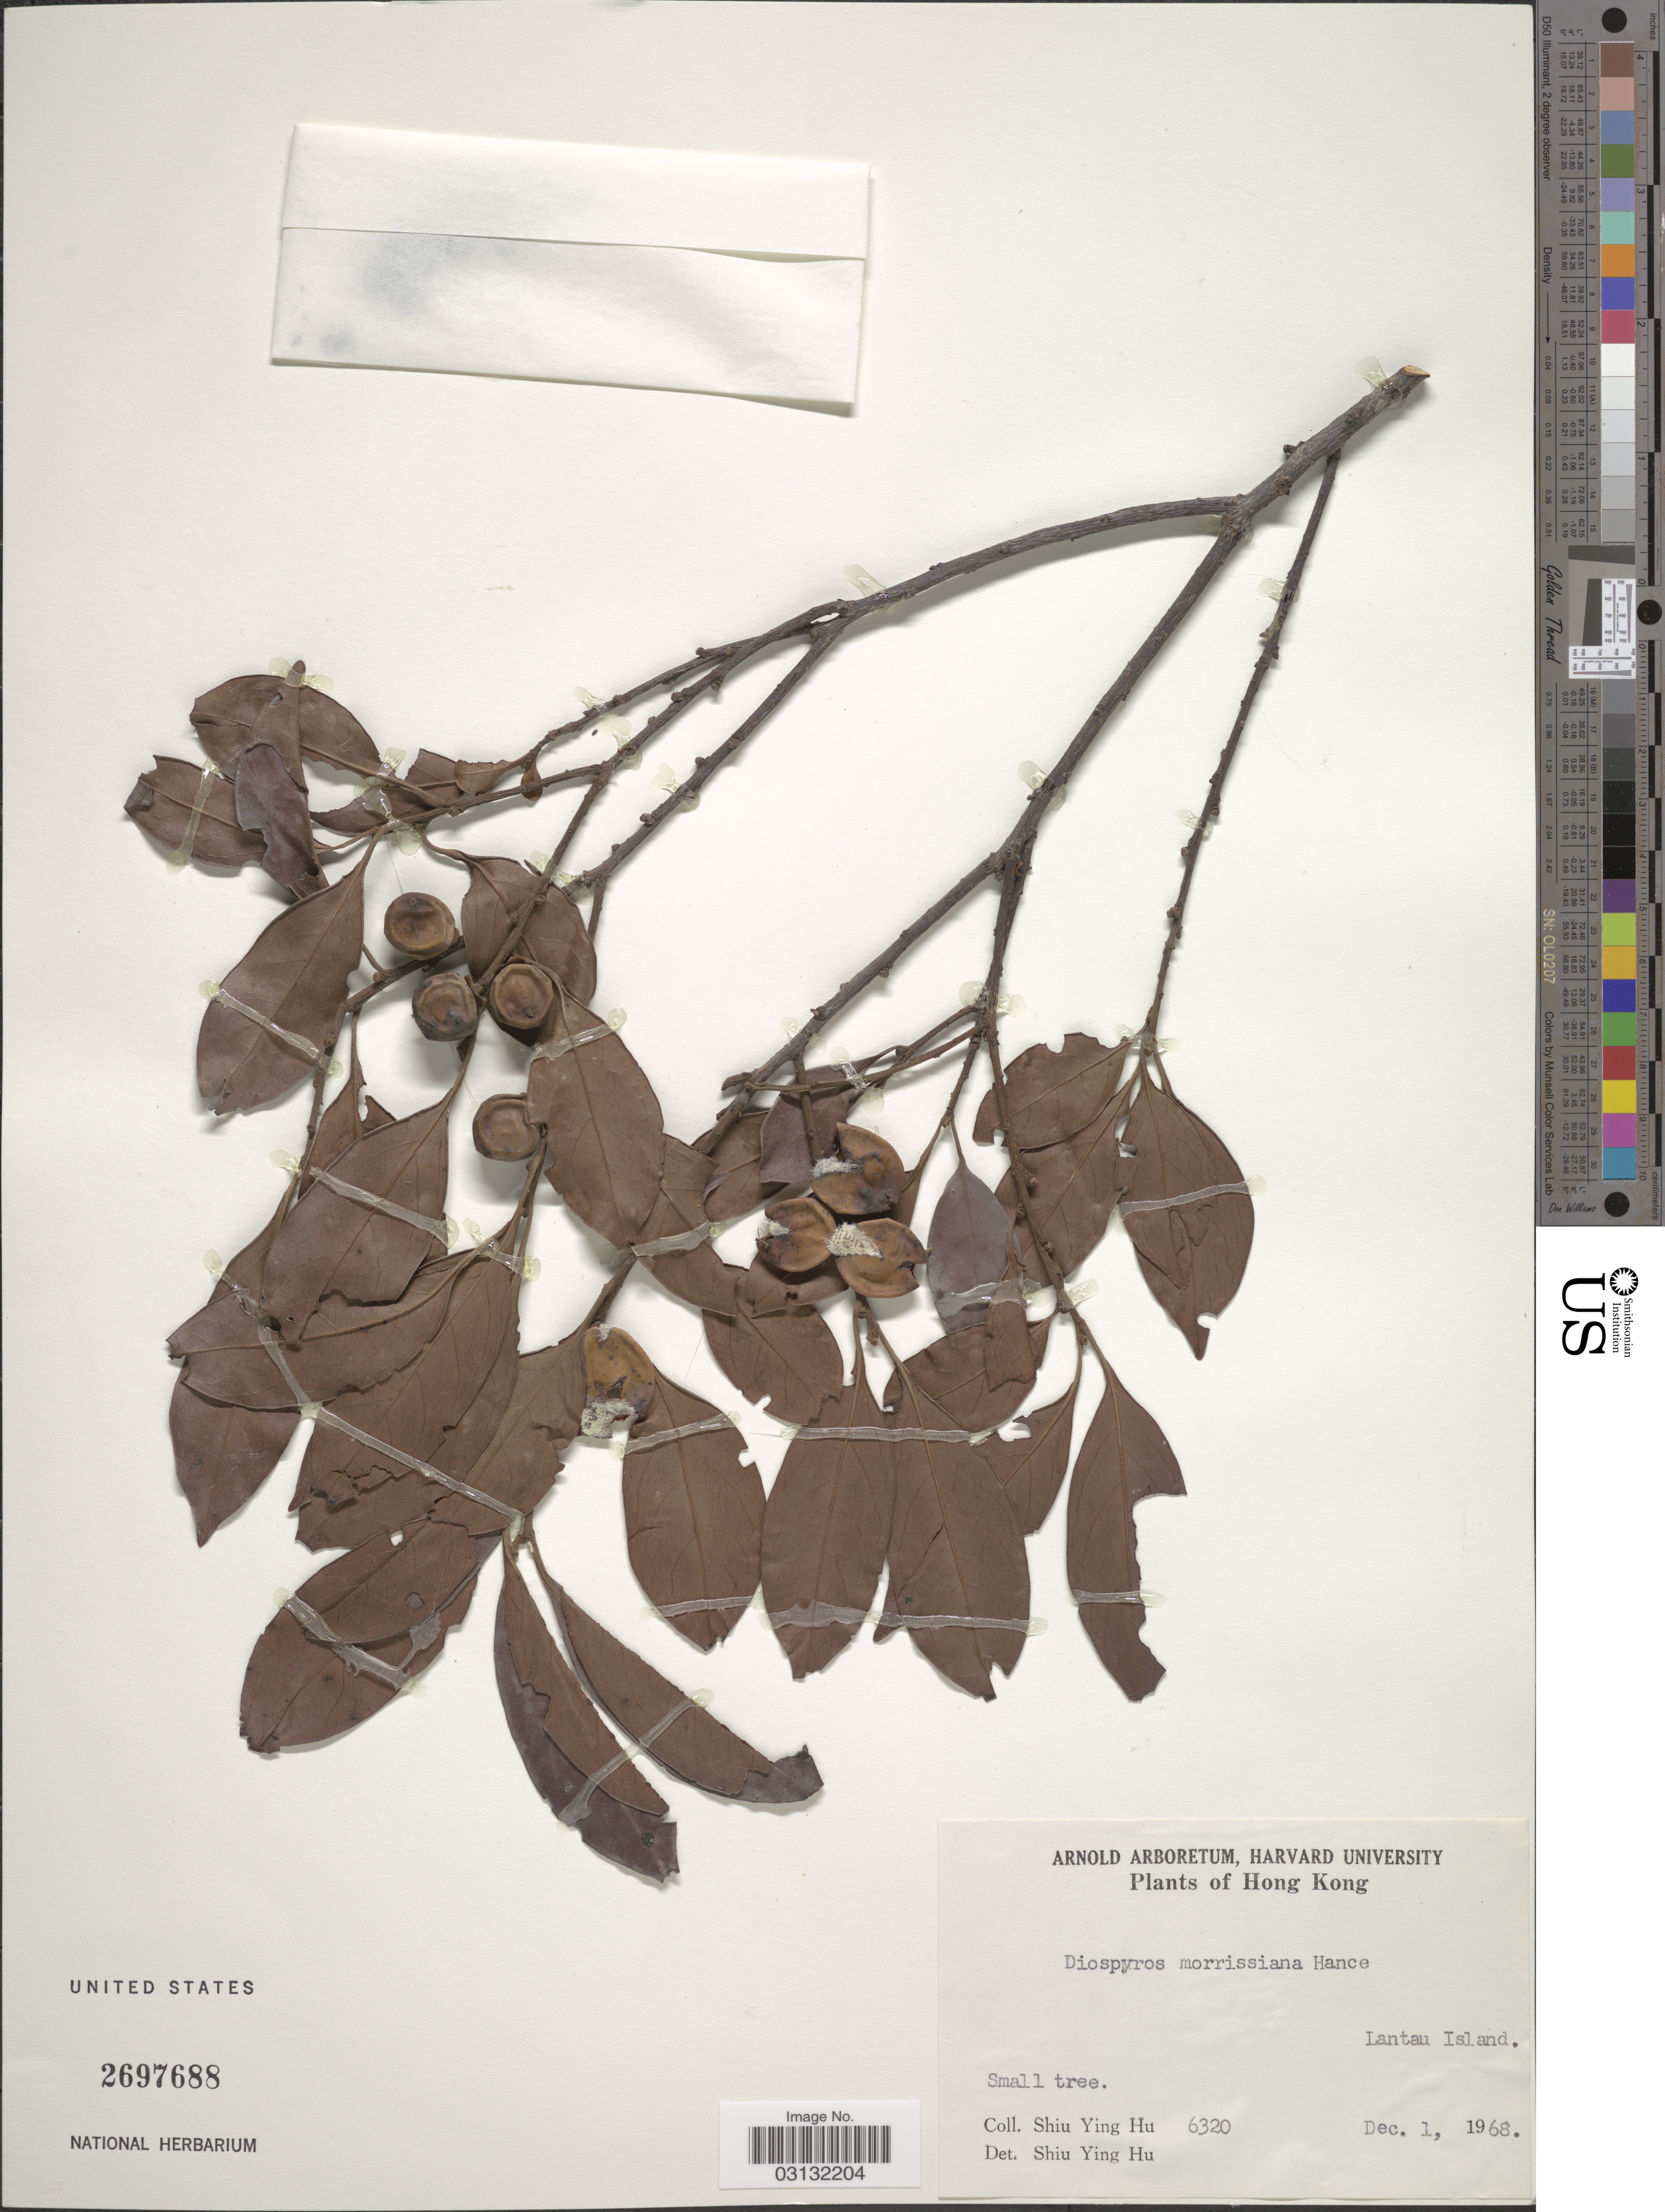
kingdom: Plantae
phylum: Tracheophyta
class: Magnoliopsida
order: Ericales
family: Ebenaceae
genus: Diospyros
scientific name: Diospyros morrisiana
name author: Hance in Walp.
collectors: S. Y. Hu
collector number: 6320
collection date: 1968-12-01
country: China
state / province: Hong Kong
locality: Lantau Island.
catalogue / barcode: US 2697688